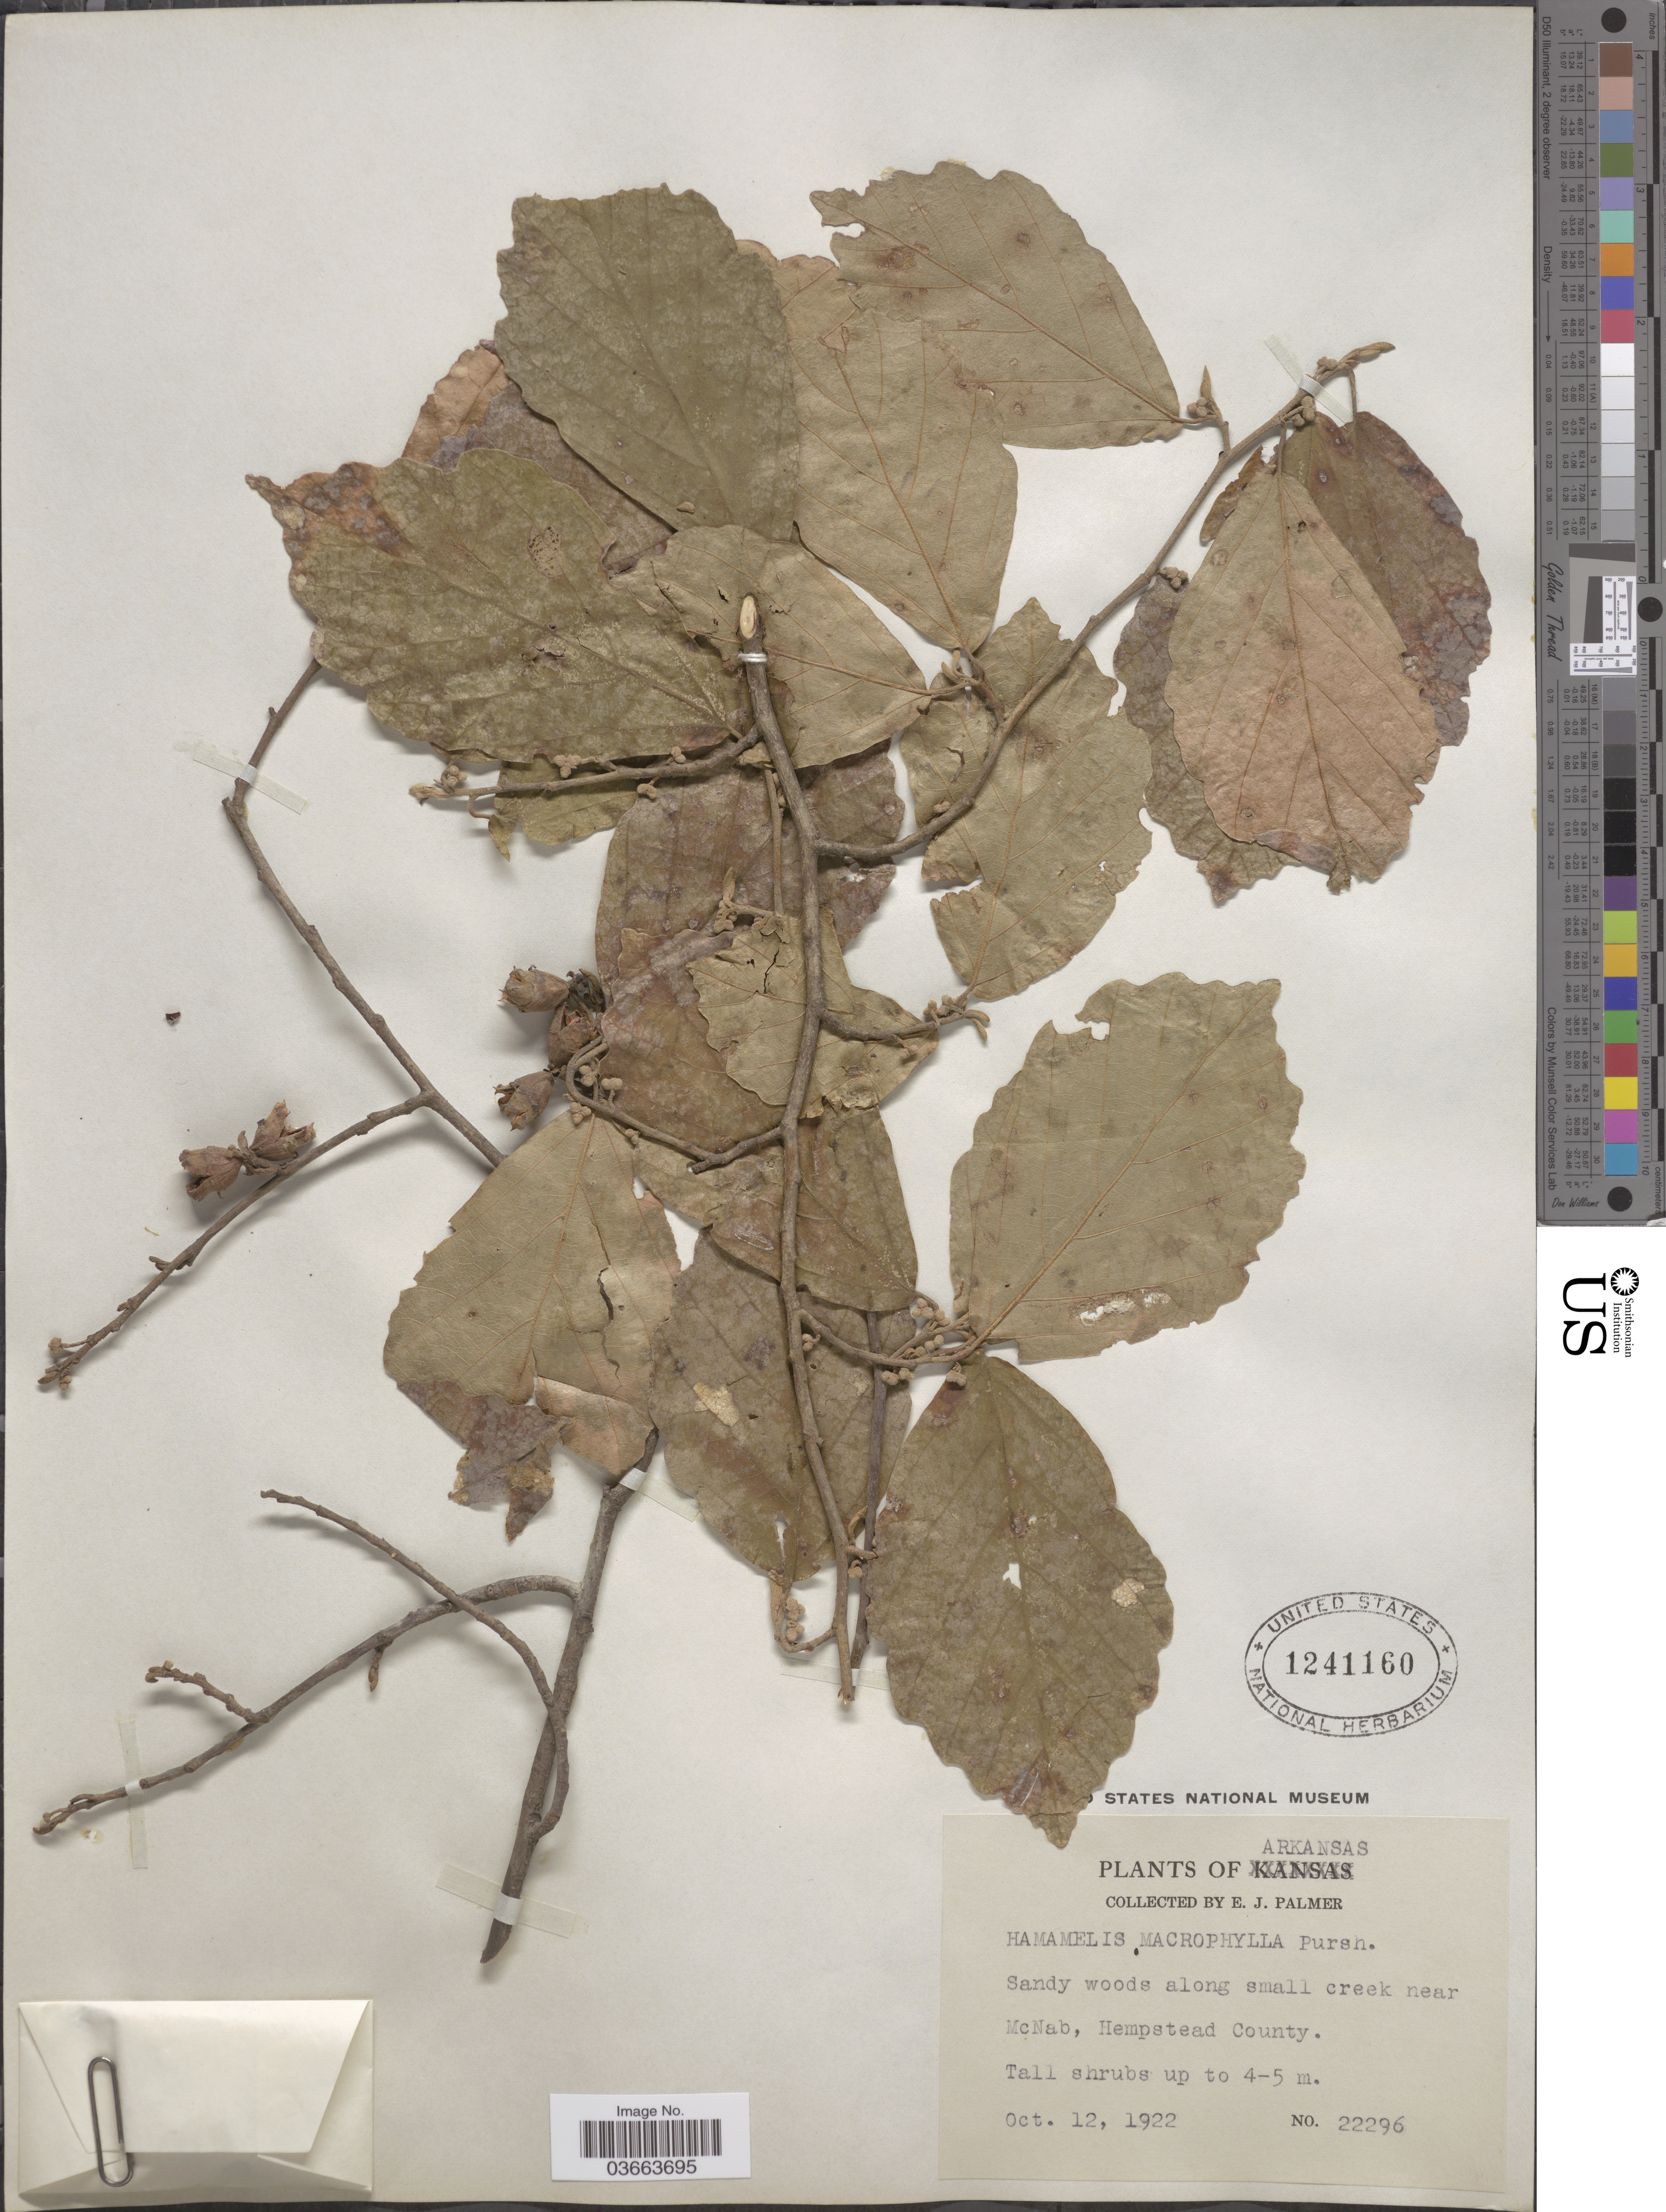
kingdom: Plantae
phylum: Tracheophyta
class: Magnoliopsida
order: Saxifragales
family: Hamamelidaceae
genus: Hamamelis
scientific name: Hamamelis virginiana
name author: L.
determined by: Strong, Mark T., (BOT), Smithsonian Institution - National Museum of Natural History (UNITED STATES)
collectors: E. J. Palmer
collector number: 22296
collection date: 1922-10-12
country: United States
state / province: Arkansas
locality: Along small creek near McNab, Hempstead County.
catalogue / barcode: US 1241160